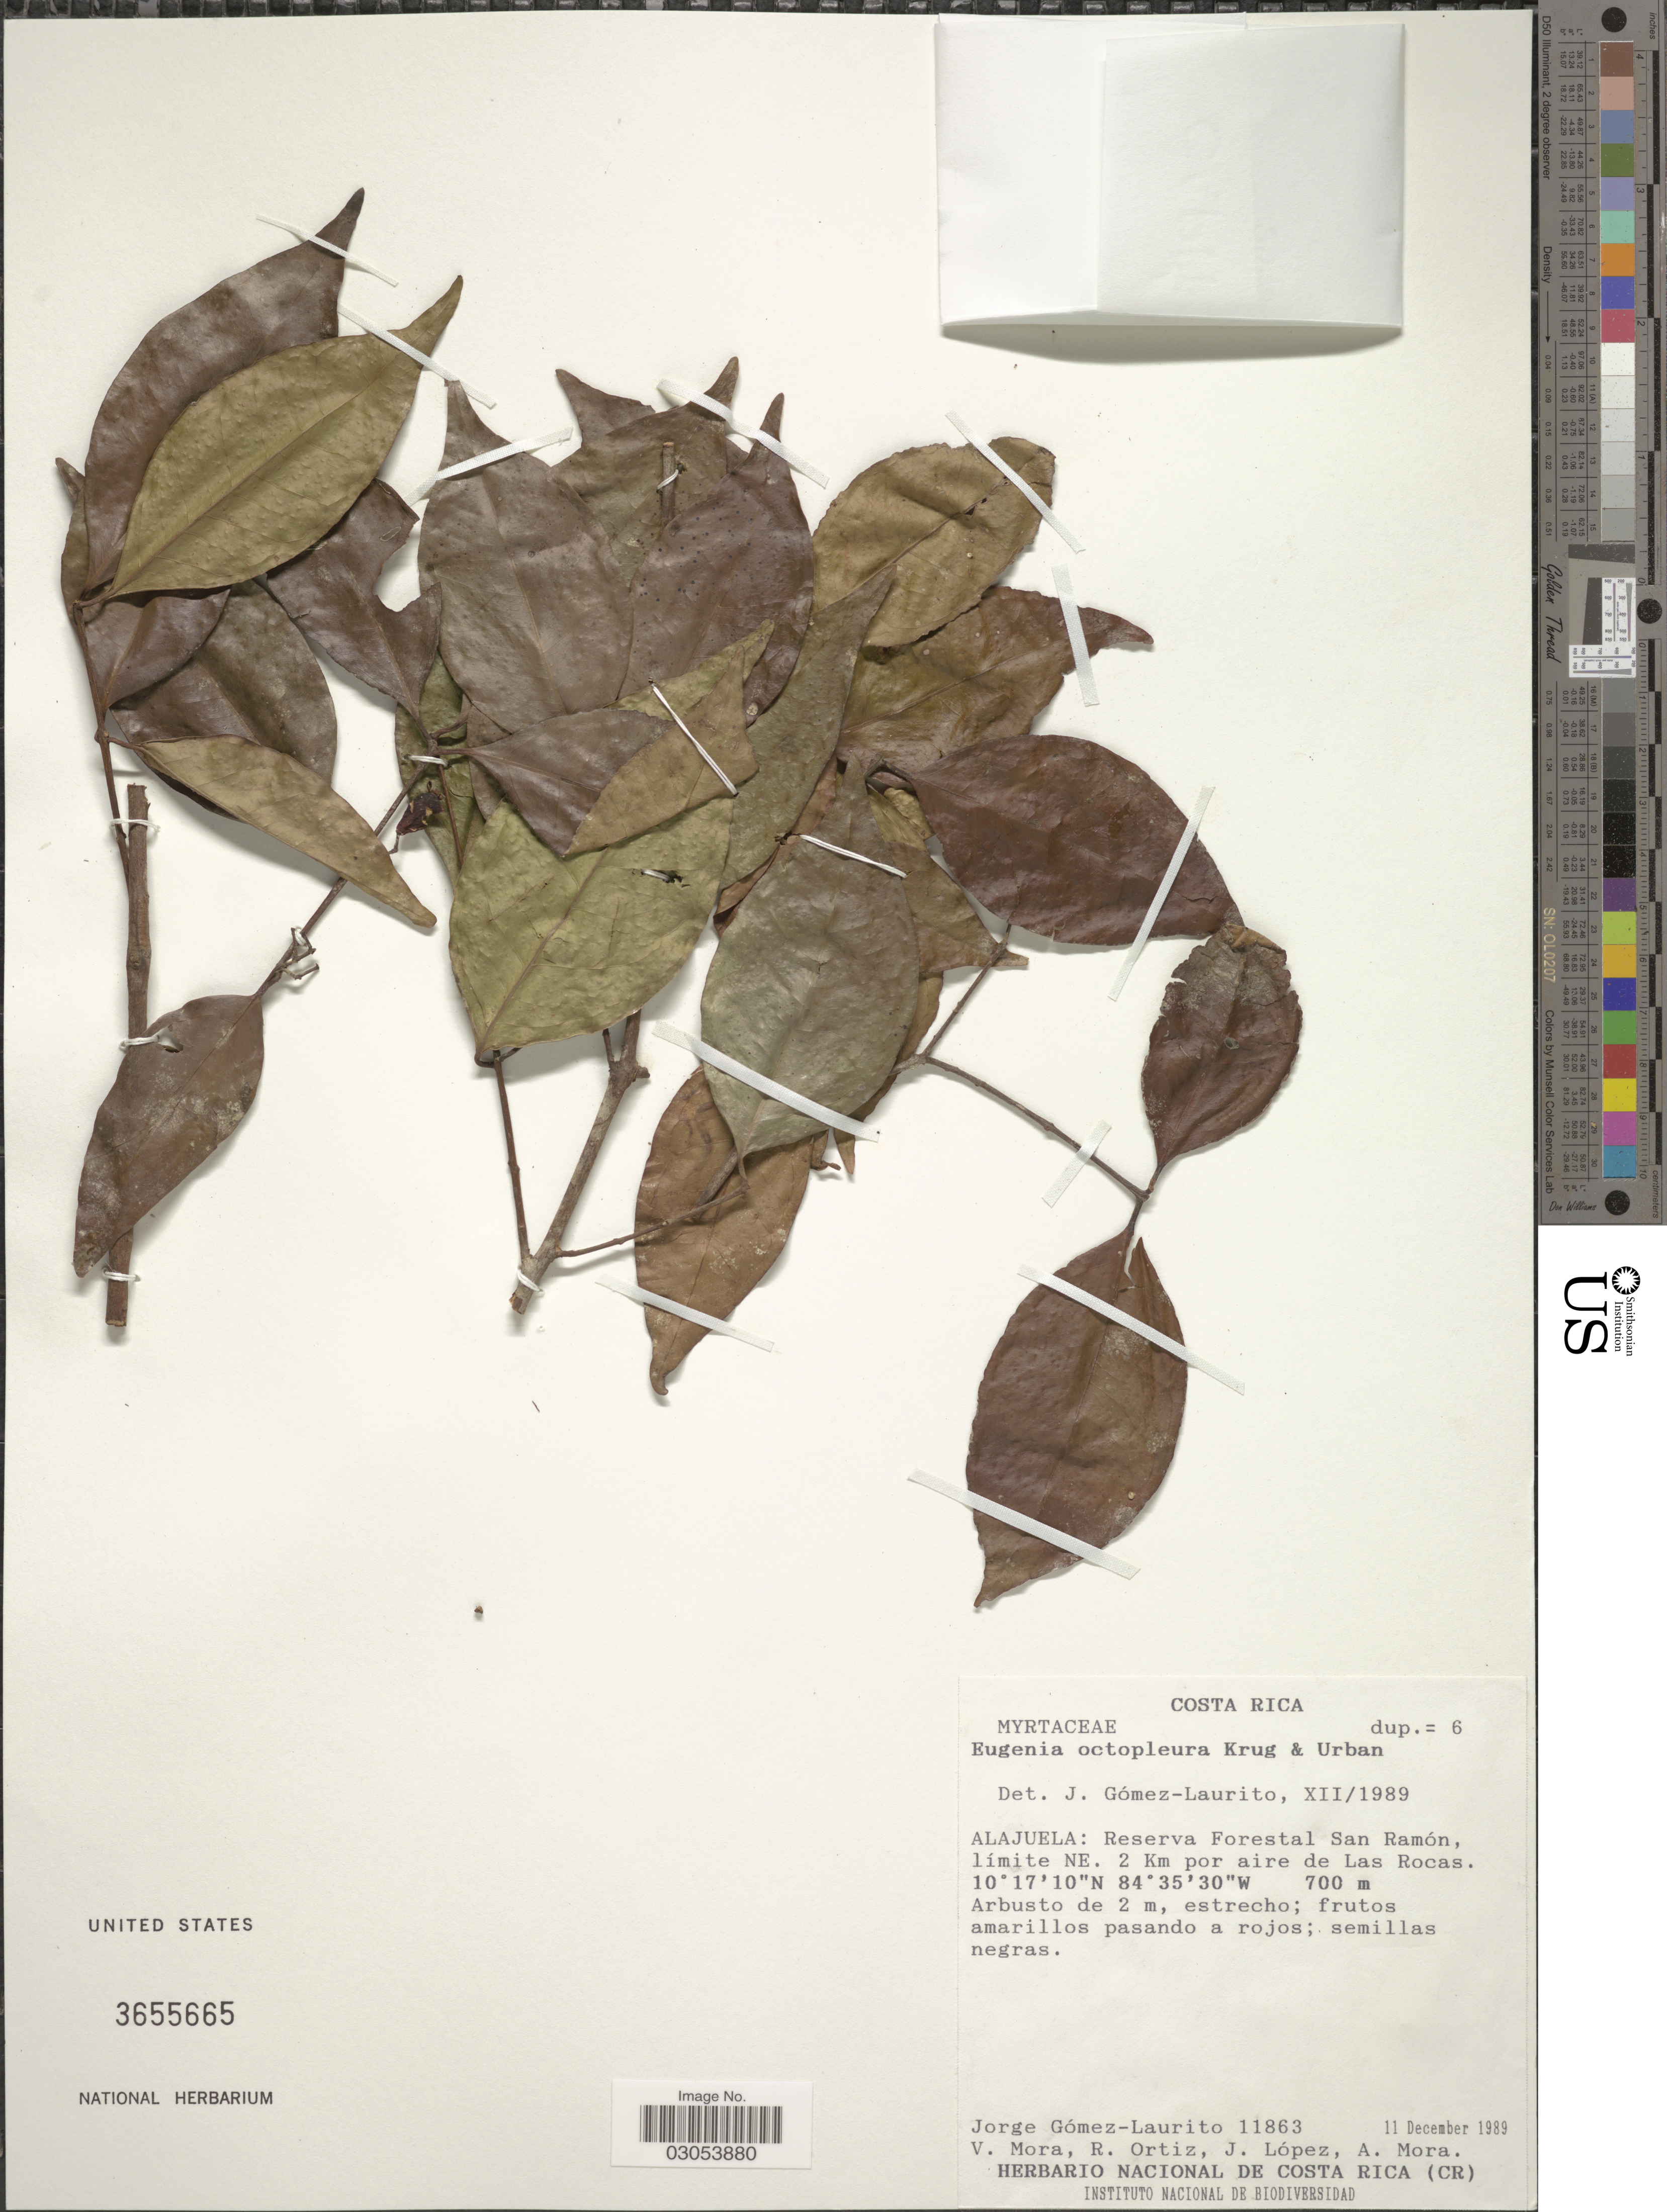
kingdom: Plantae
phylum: Tracheophyta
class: Magnoliopsida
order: Myrtales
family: Myrtaceae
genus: Eugenia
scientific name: Eugenia octopleura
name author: Krug & Urb.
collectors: J. A. Gómez-Laurito, V. Mora, R. Ortiz, J. Lopez & A. Mora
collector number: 11863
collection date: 1989-12-11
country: Costa Rica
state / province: Alajuela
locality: Reserva Forestal San Ramón, límite NE. 2 Km por aire de Las Rocas.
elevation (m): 700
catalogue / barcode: US 3655665